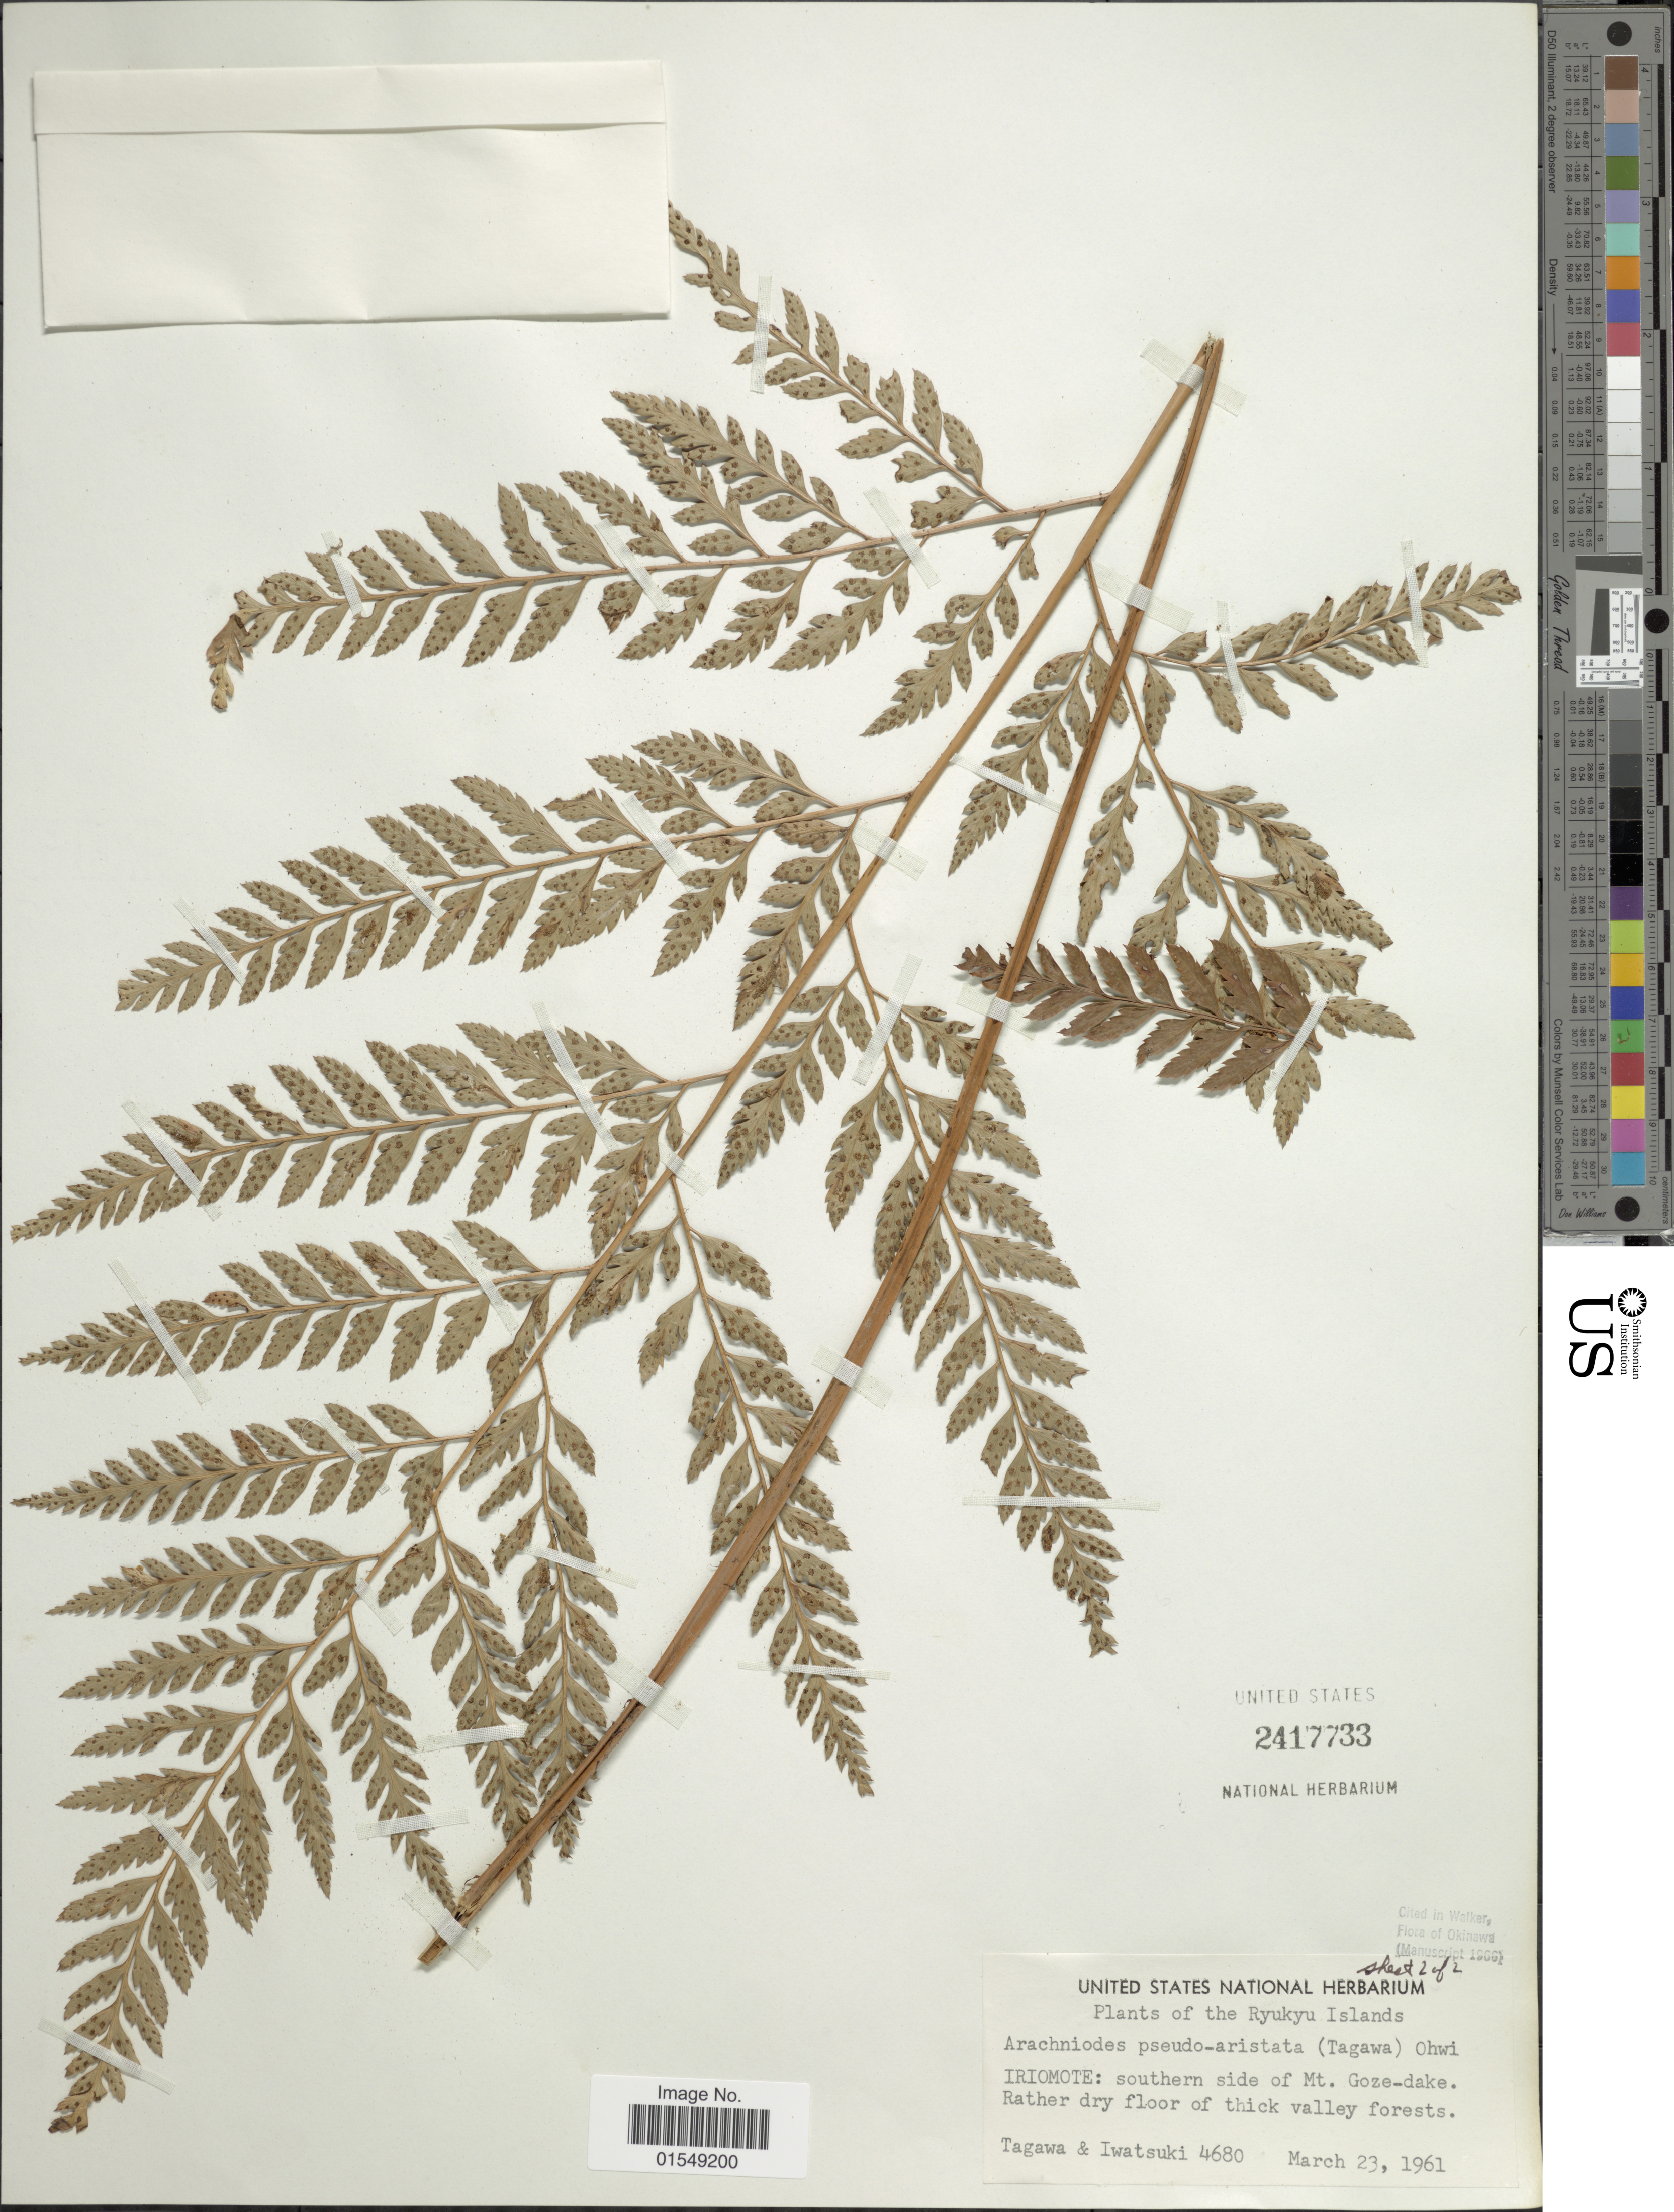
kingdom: Plantae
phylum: Tracheophyta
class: Polypodiopsida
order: Polypodiales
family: Dryopteridaceae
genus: Arachniodes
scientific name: Arachniodes pseudoaristata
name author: (Tagawa) Ohwi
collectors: Tagawa & Iwatsuki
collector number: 4680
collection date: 1961-03-23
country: Japan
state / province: Okinawa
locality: Ryukyu Islands, Iriomote: southern side of Mt. Goze-dake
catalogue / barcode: US 2417733